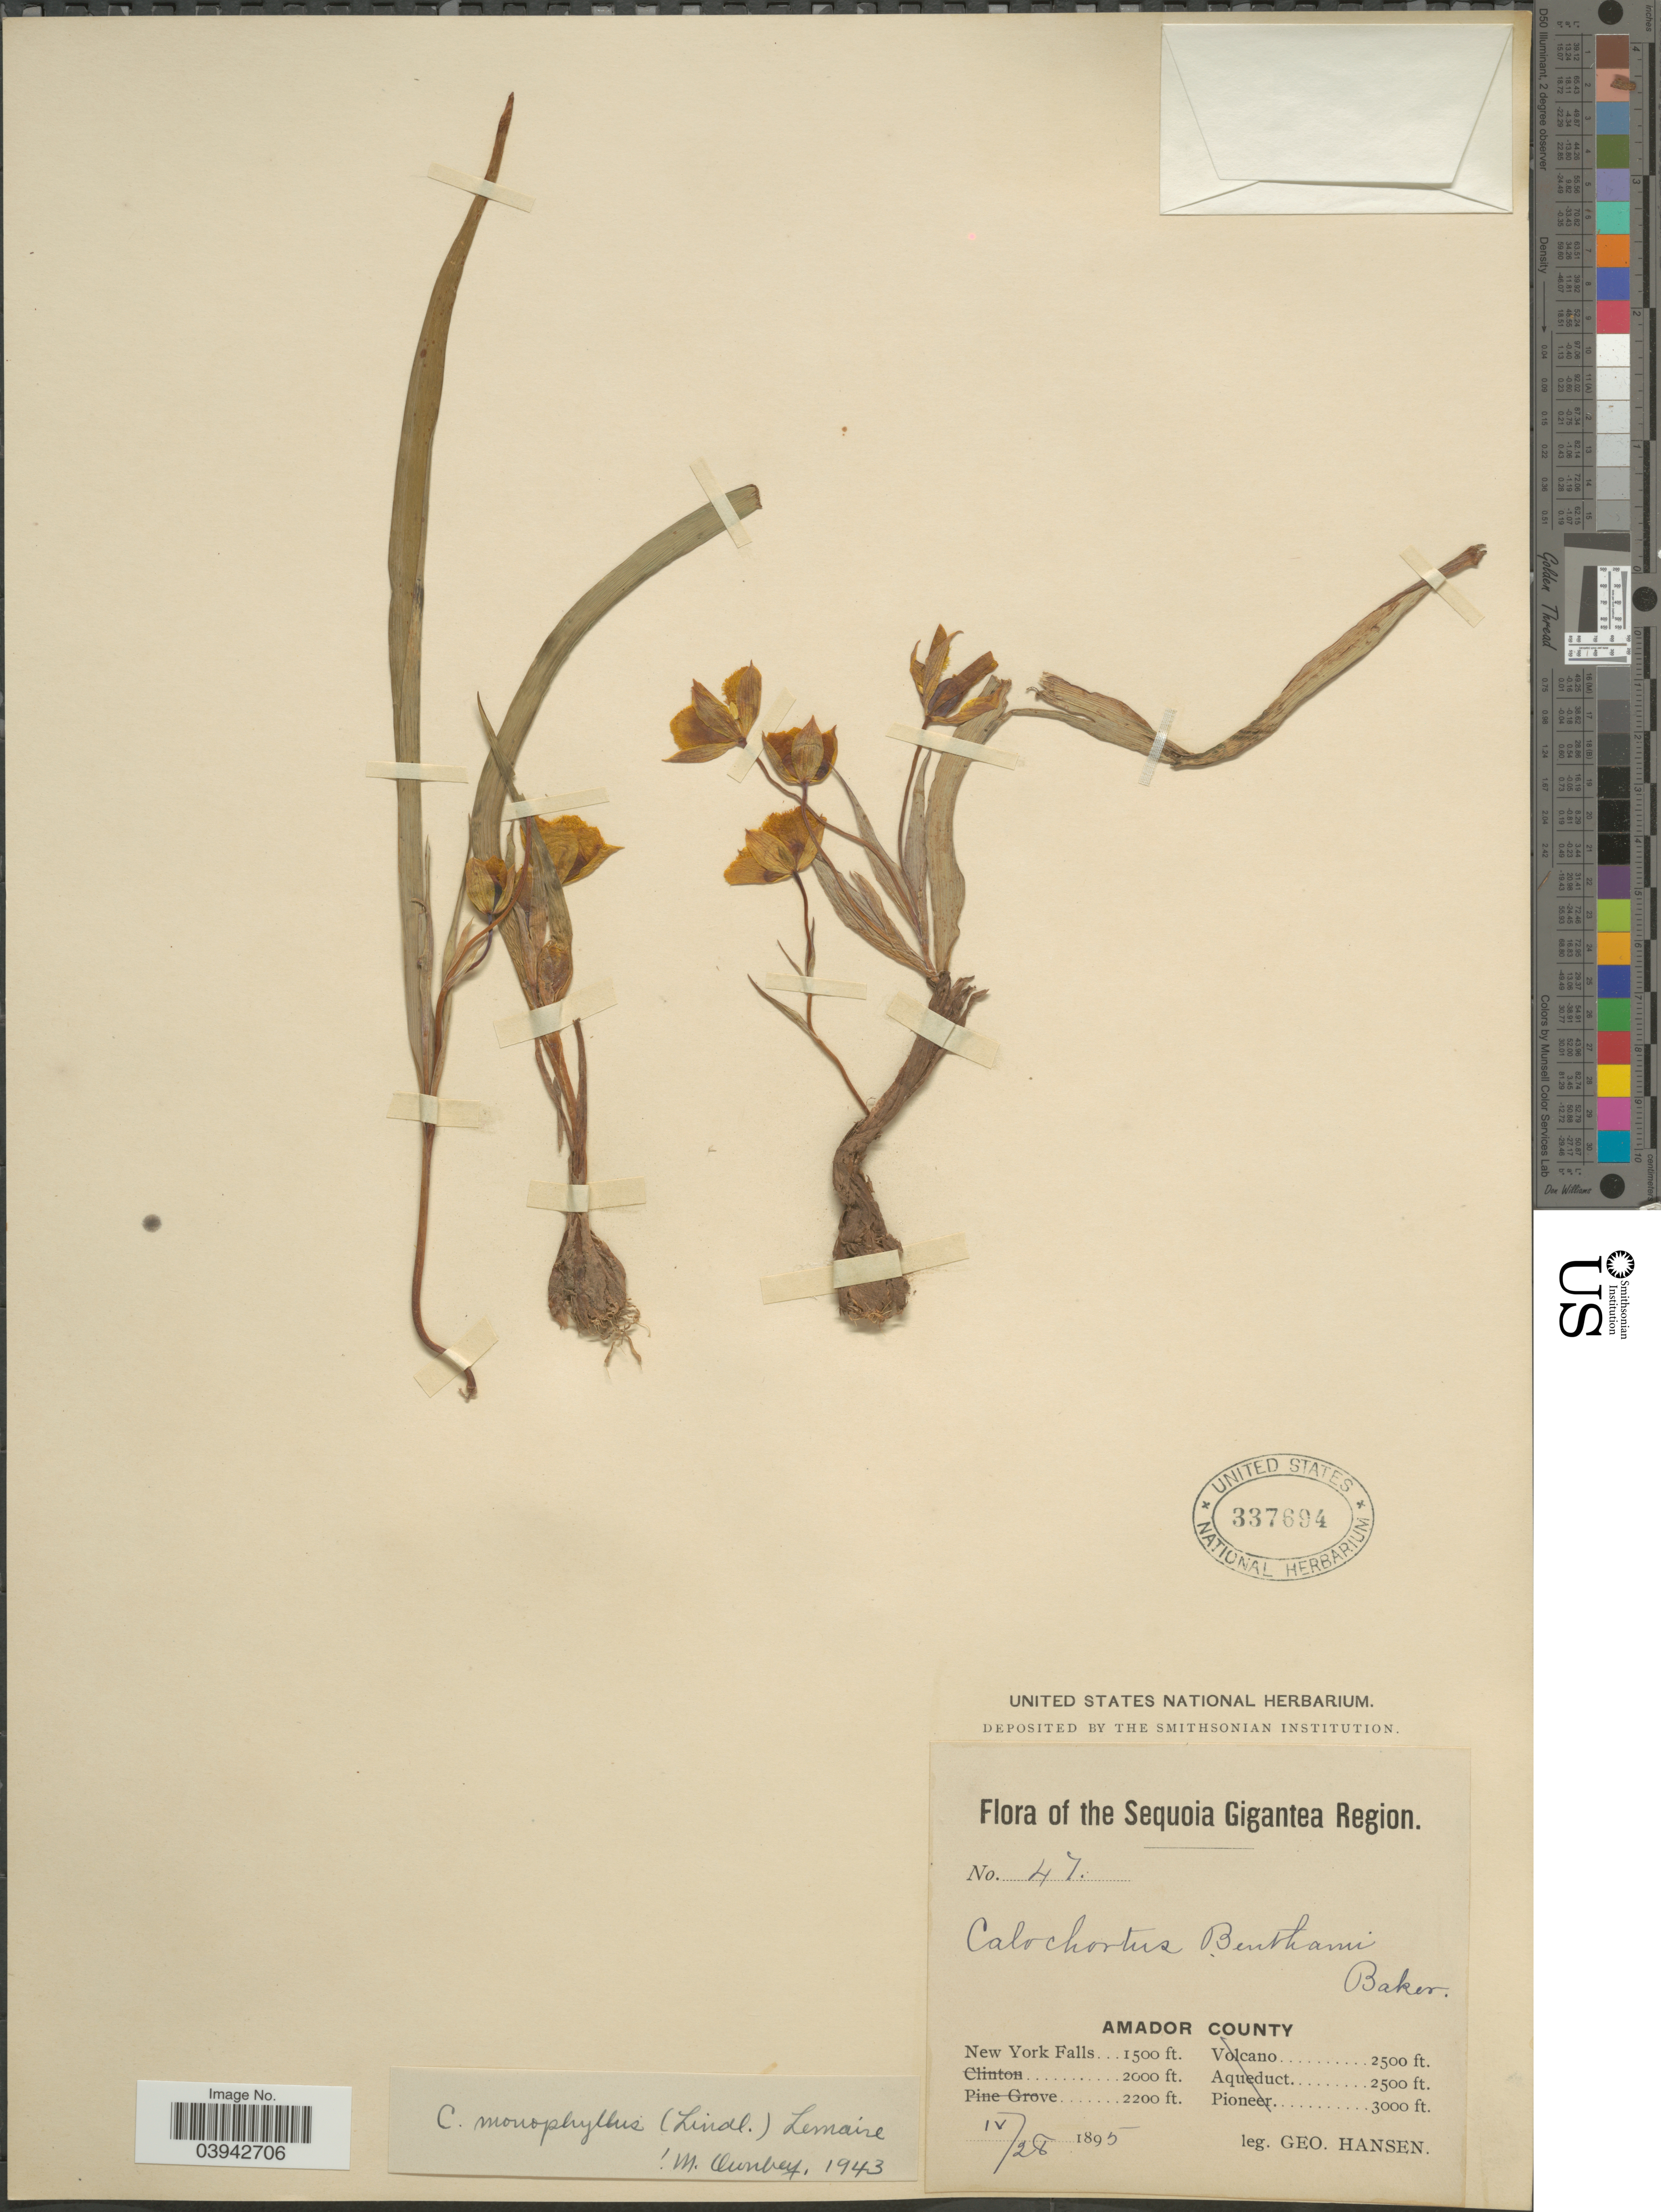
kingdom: Plantae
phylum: Tracheophyta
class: Liliopsida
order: Liliales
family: Liliaceae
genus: Calochortus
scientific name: Calochortus monophyllus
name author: (Lindl.) Lem.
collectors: G. Hansen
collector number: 47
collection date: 1895-04-28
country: United States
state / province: California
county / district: Amador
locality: The Sequoia Gigantea Region. Amador County. New York Falls.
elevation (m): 457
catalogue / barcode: US 337694